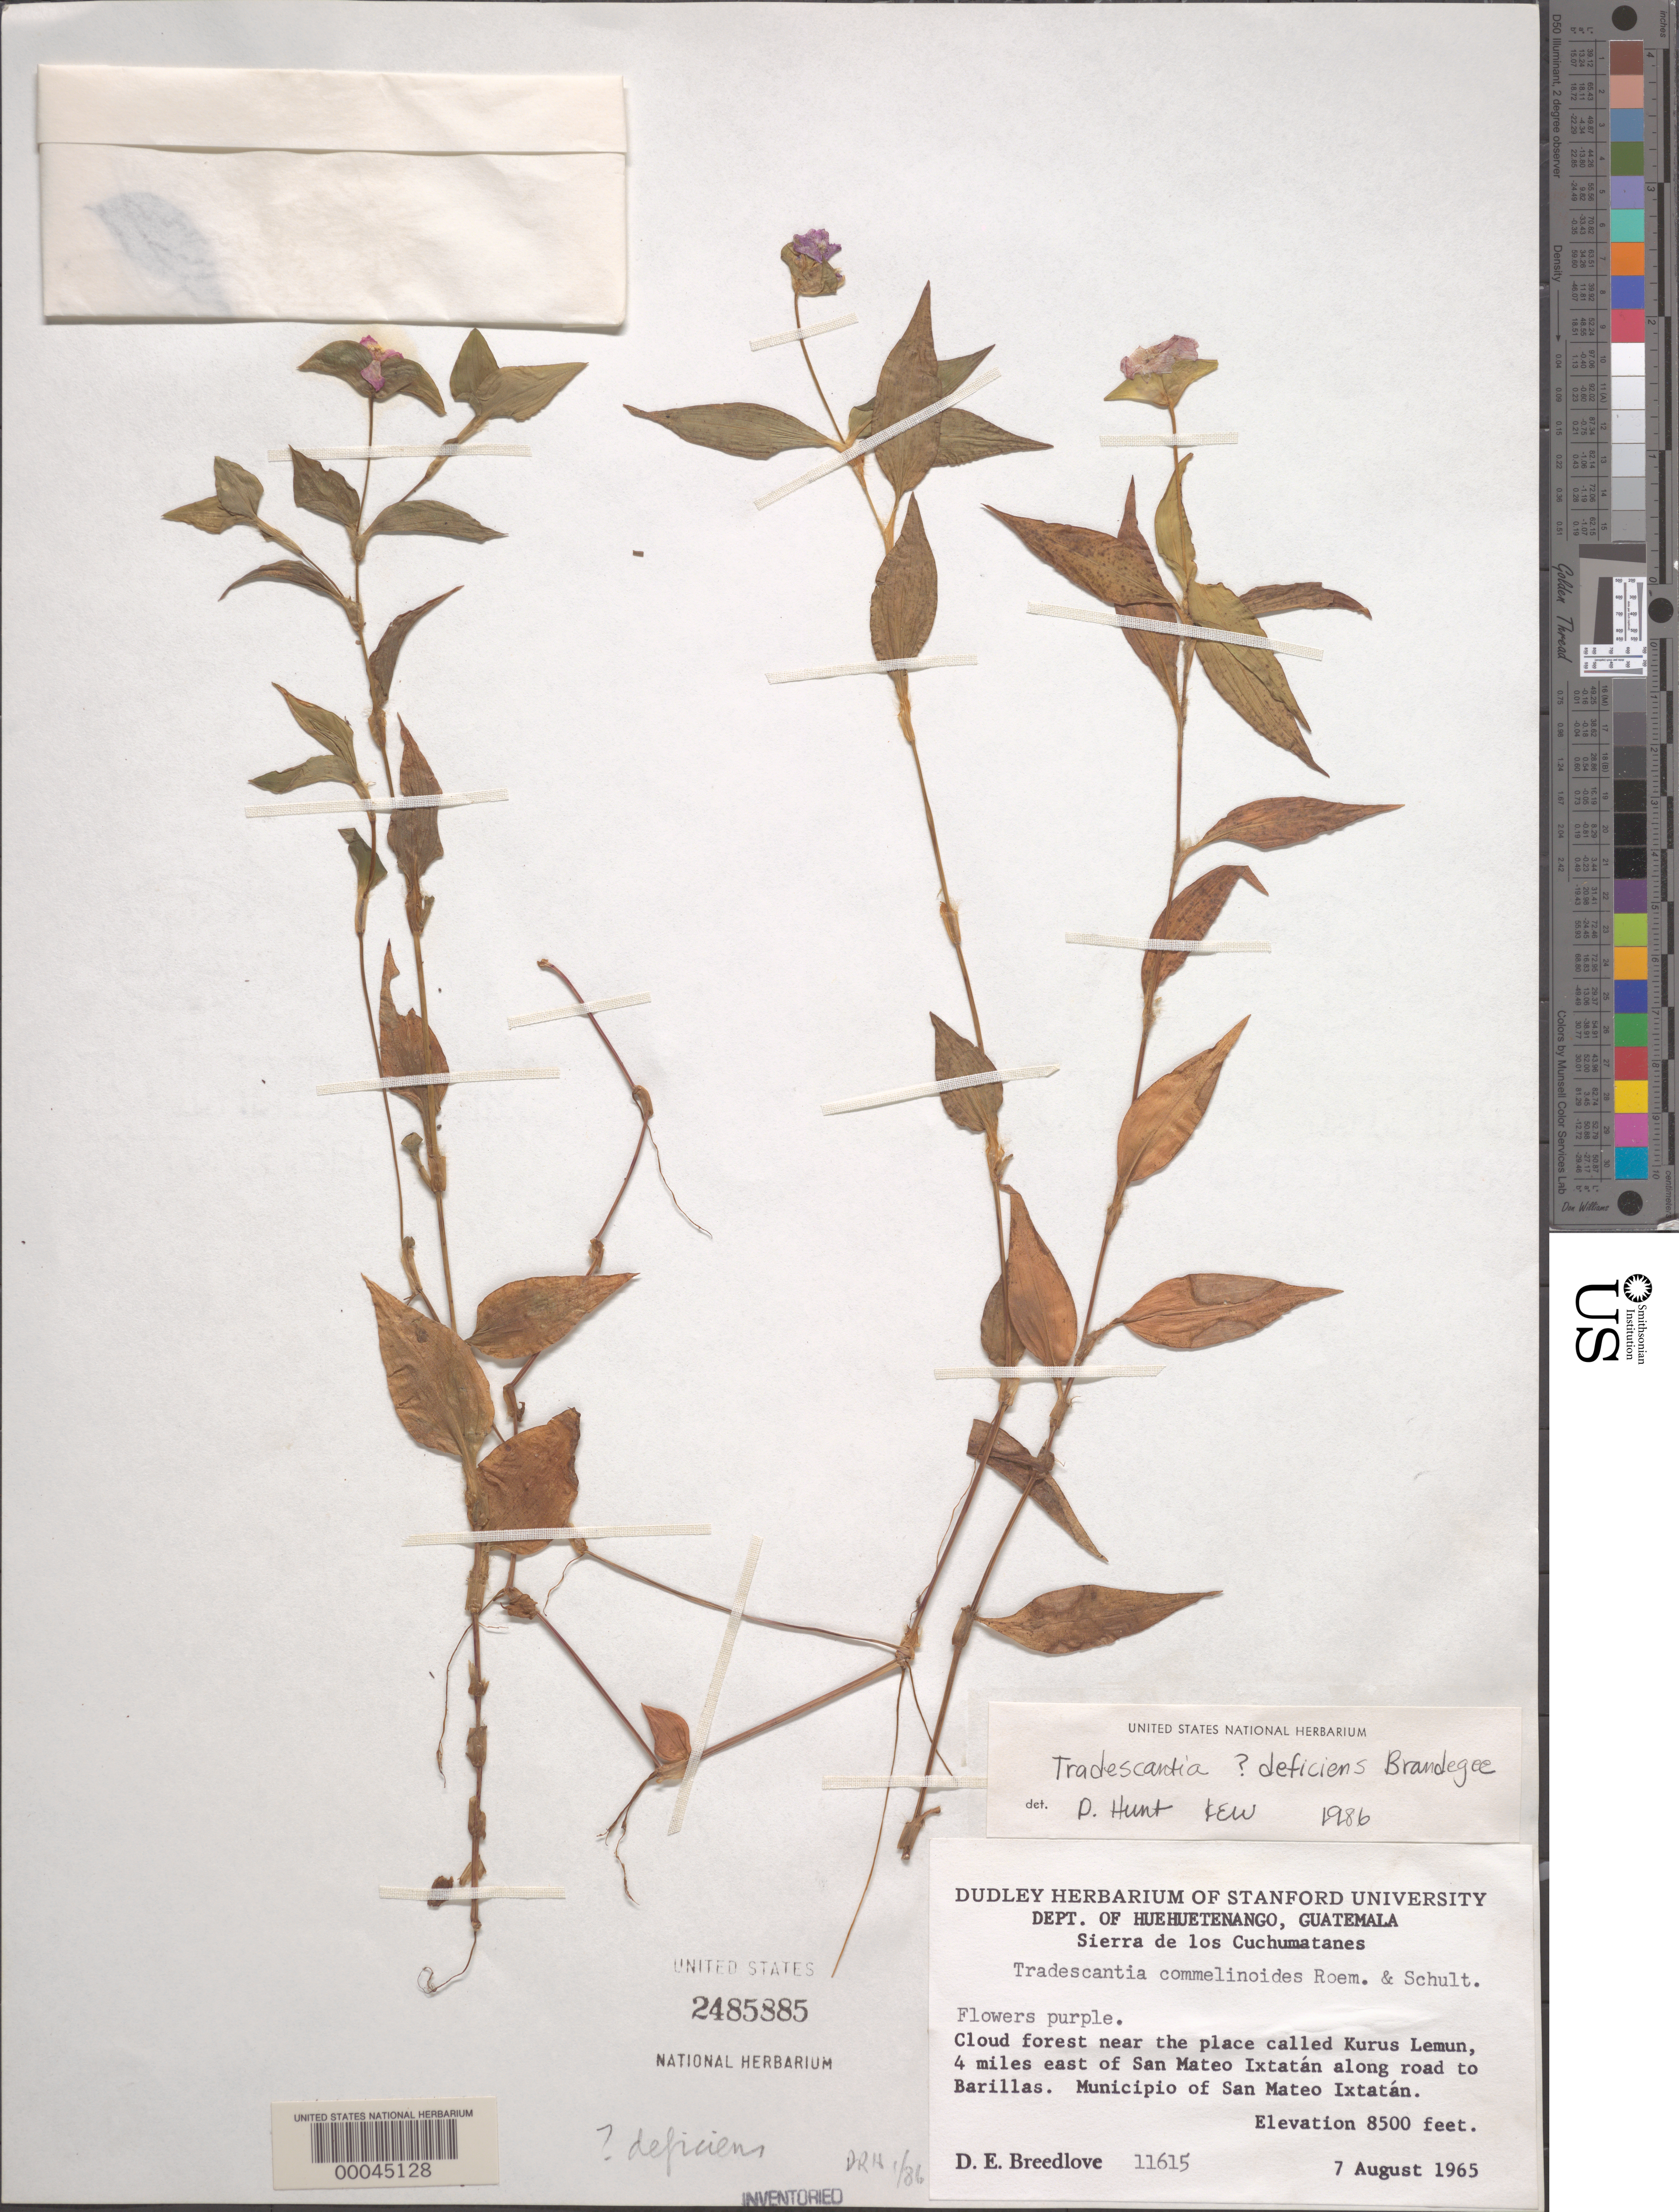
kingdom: Plantae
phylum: Tracheophyta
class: Liliopsida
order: Commelinales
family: Commelinaceae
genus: Tradescantia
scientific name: Tradescantia deficiens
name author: Brandegee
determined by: Hunt, D. R.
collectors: D. E. Breedlove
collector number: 11615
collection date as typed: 07 Aug 1965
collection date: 1965-08-07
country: Guatemala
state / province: Huehuetenango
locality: E of San Mateo Ixtatán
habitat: Cloud forest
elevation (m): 2593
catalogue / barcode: US 2485885